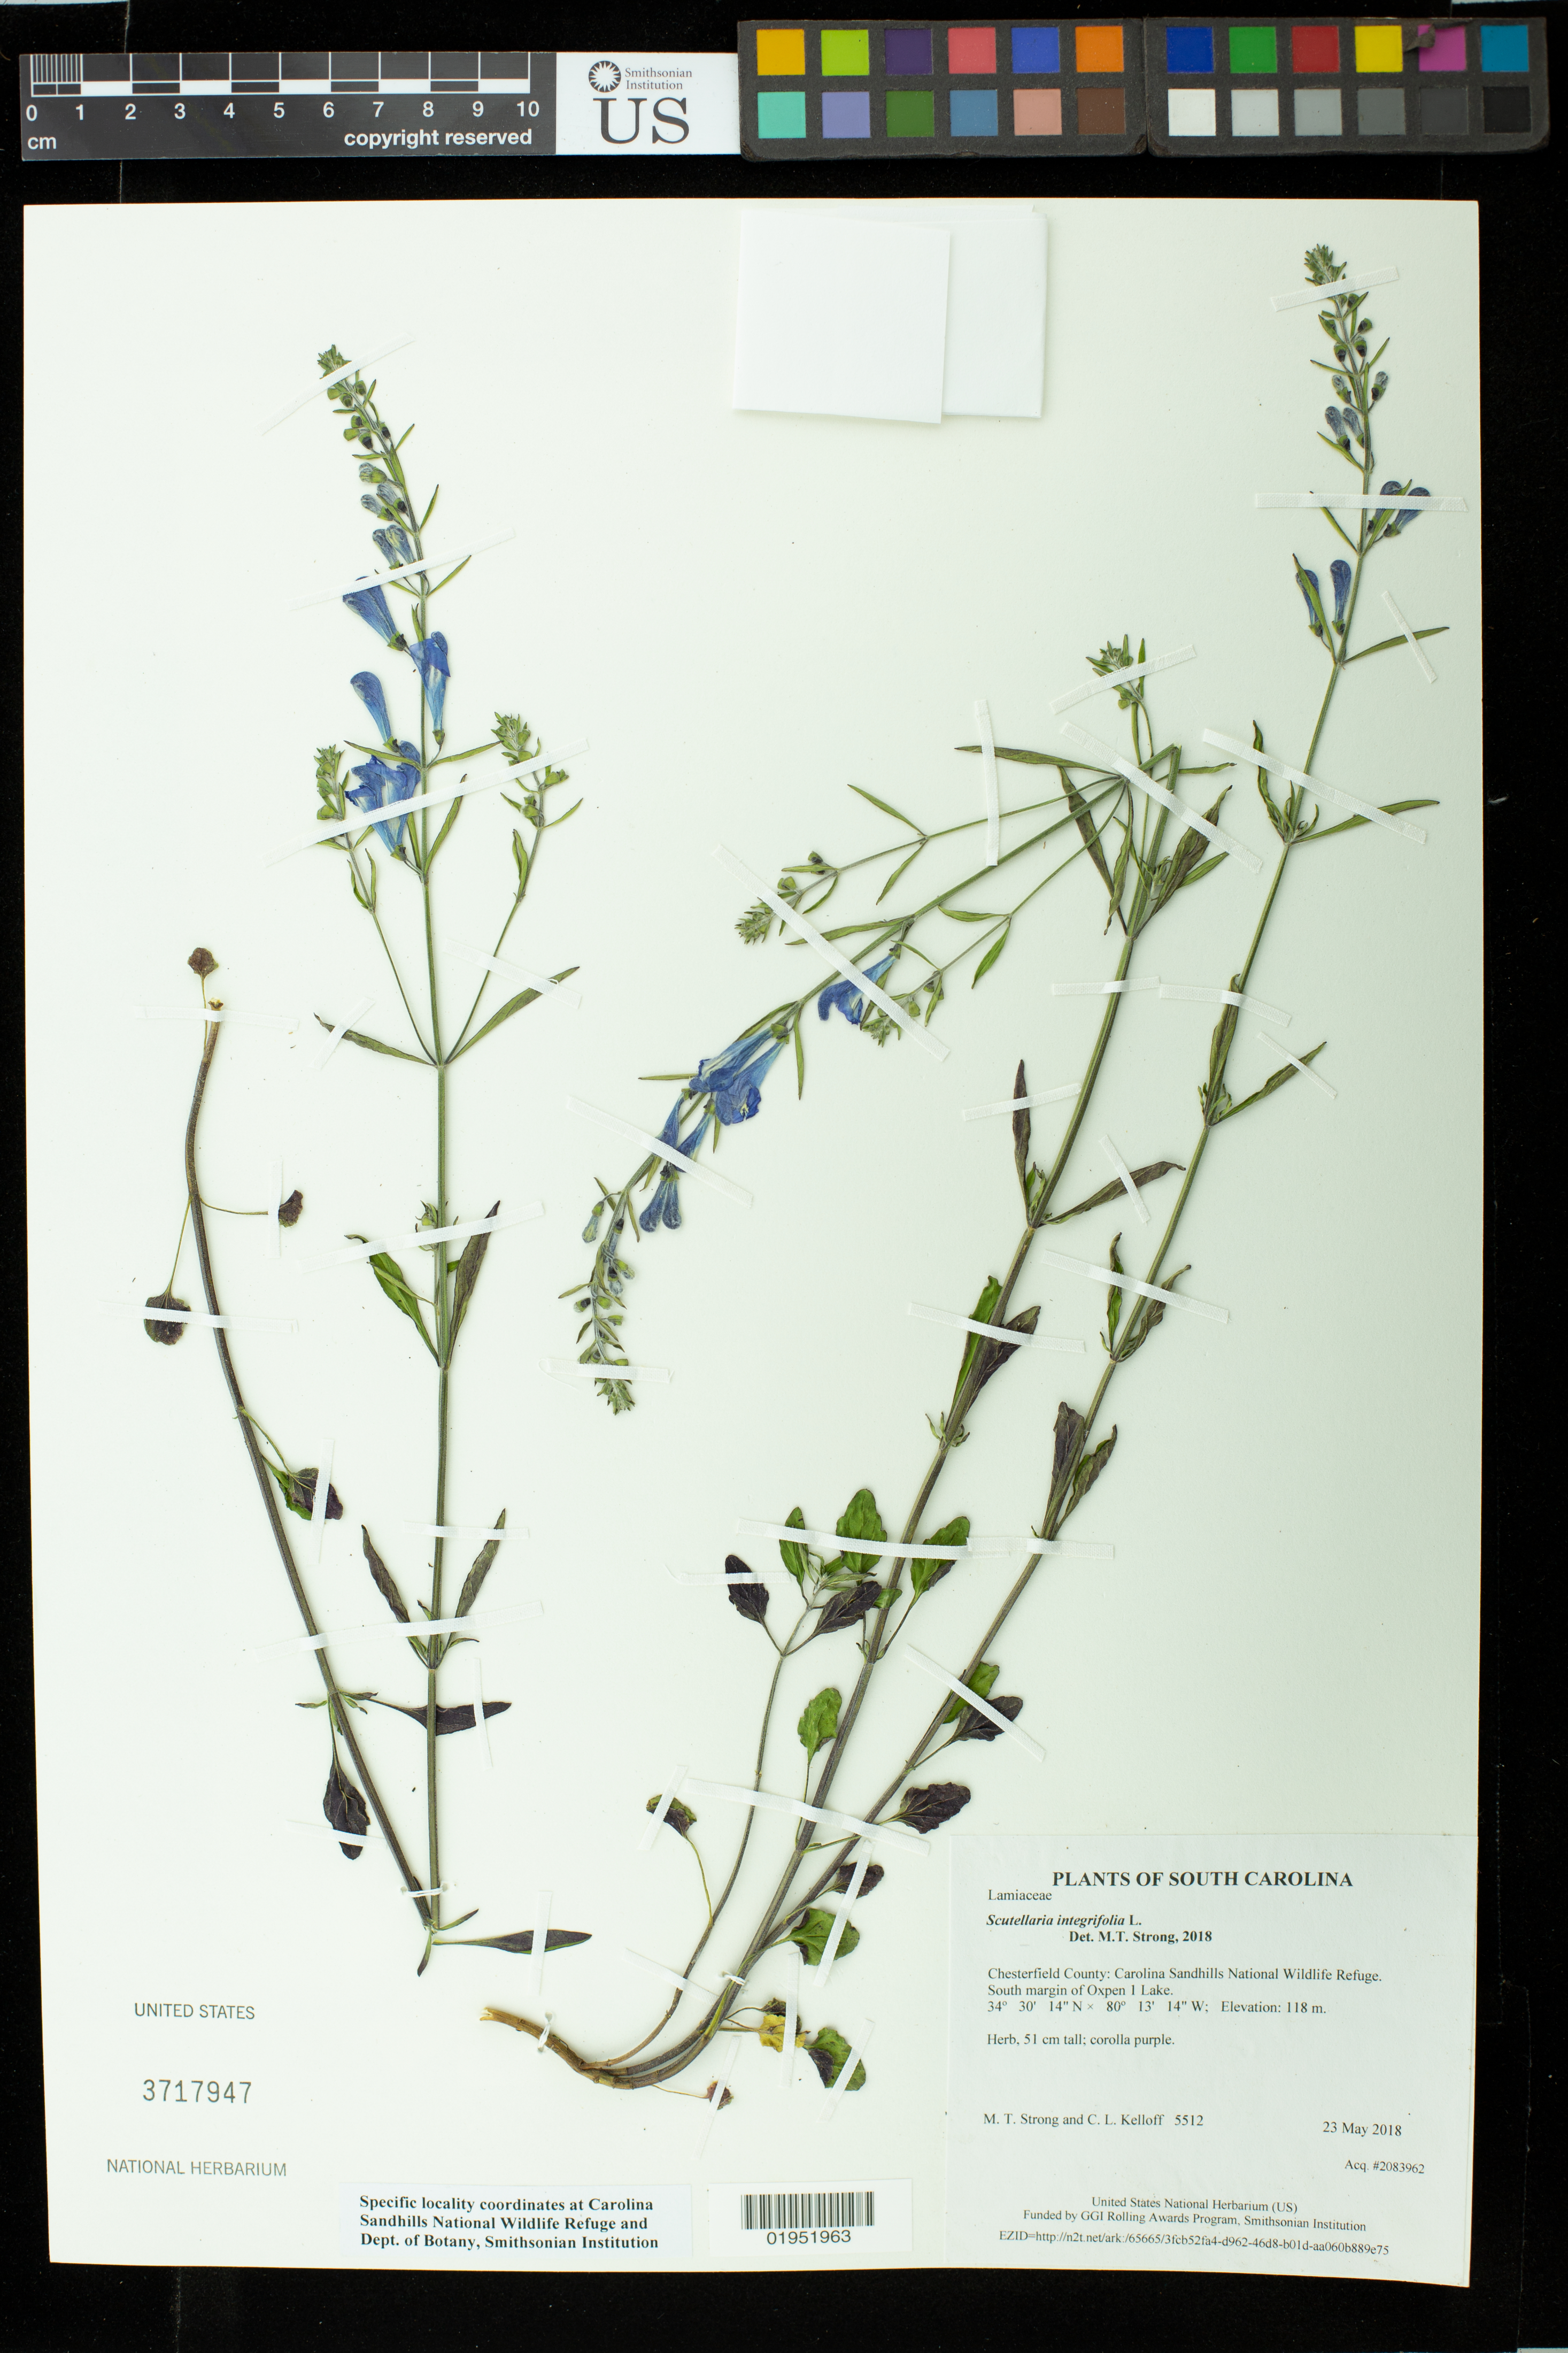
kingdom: Plantae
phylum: Tracheophyta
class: Magnoliopsida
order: Lamiales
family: Lamiaceae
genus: Scutellaria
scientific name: Scutellaria integrifolia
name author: L.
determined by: Strong, Mark T., (BOT), Smithsonian Institution - National Museum of Natural History (UNITED STATES)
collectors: M. T. Strong & C. L. Kelloff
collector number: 5512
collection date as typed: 23 May 2018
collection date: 2018-05-23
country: United States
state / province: South Carolina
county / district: Chesterfield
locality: Carolina Sandhills National Wildlife Refuge. South margin of Oxpen 1 Lake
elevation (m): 118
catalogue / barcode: US 3717947